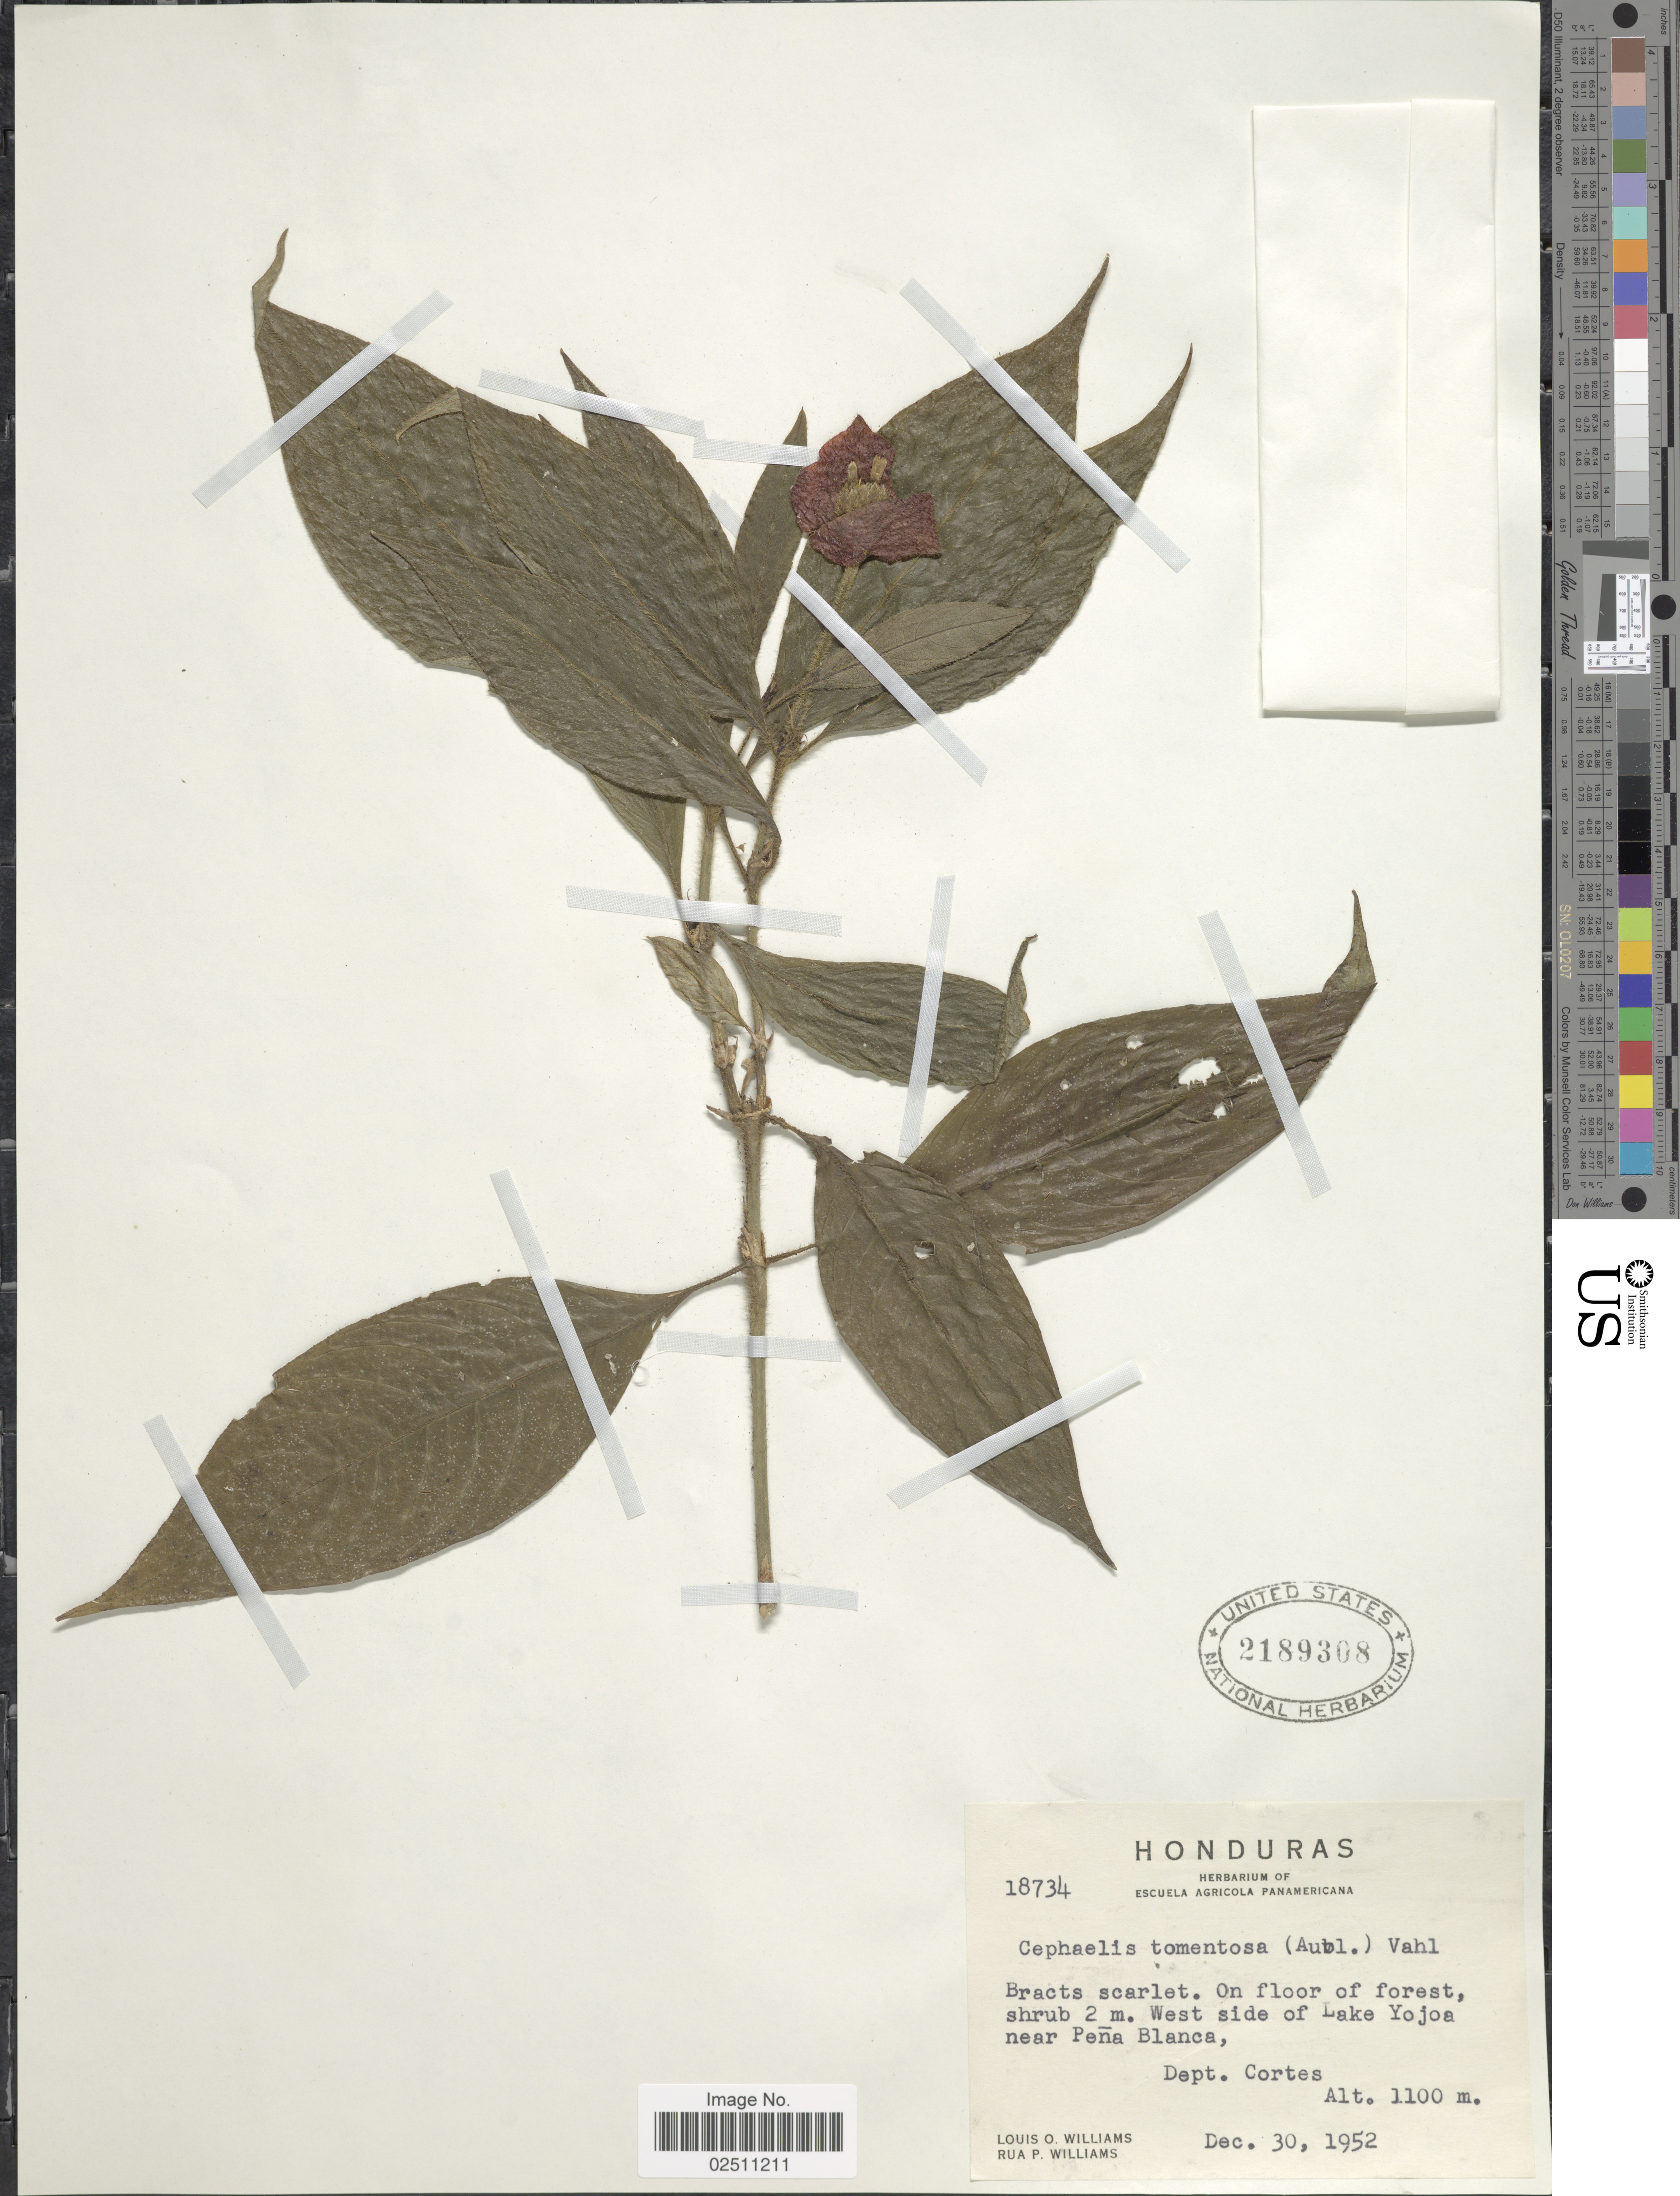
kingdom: Plantae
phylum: Tracheophyta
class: Magnoliopsida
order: Gentianales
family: Rubiaceae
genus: Psychotria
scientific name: Psychotria poeppigiana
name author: Müll. Arg.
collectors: L. O. Williams & R. P. Williams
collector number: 18734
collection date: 1952-12-30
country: Honduras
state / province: Cortés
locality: On floor of forest, West side of Lake Yojoa, near Pena Blanca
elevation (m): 1100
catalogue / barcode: US 2189308